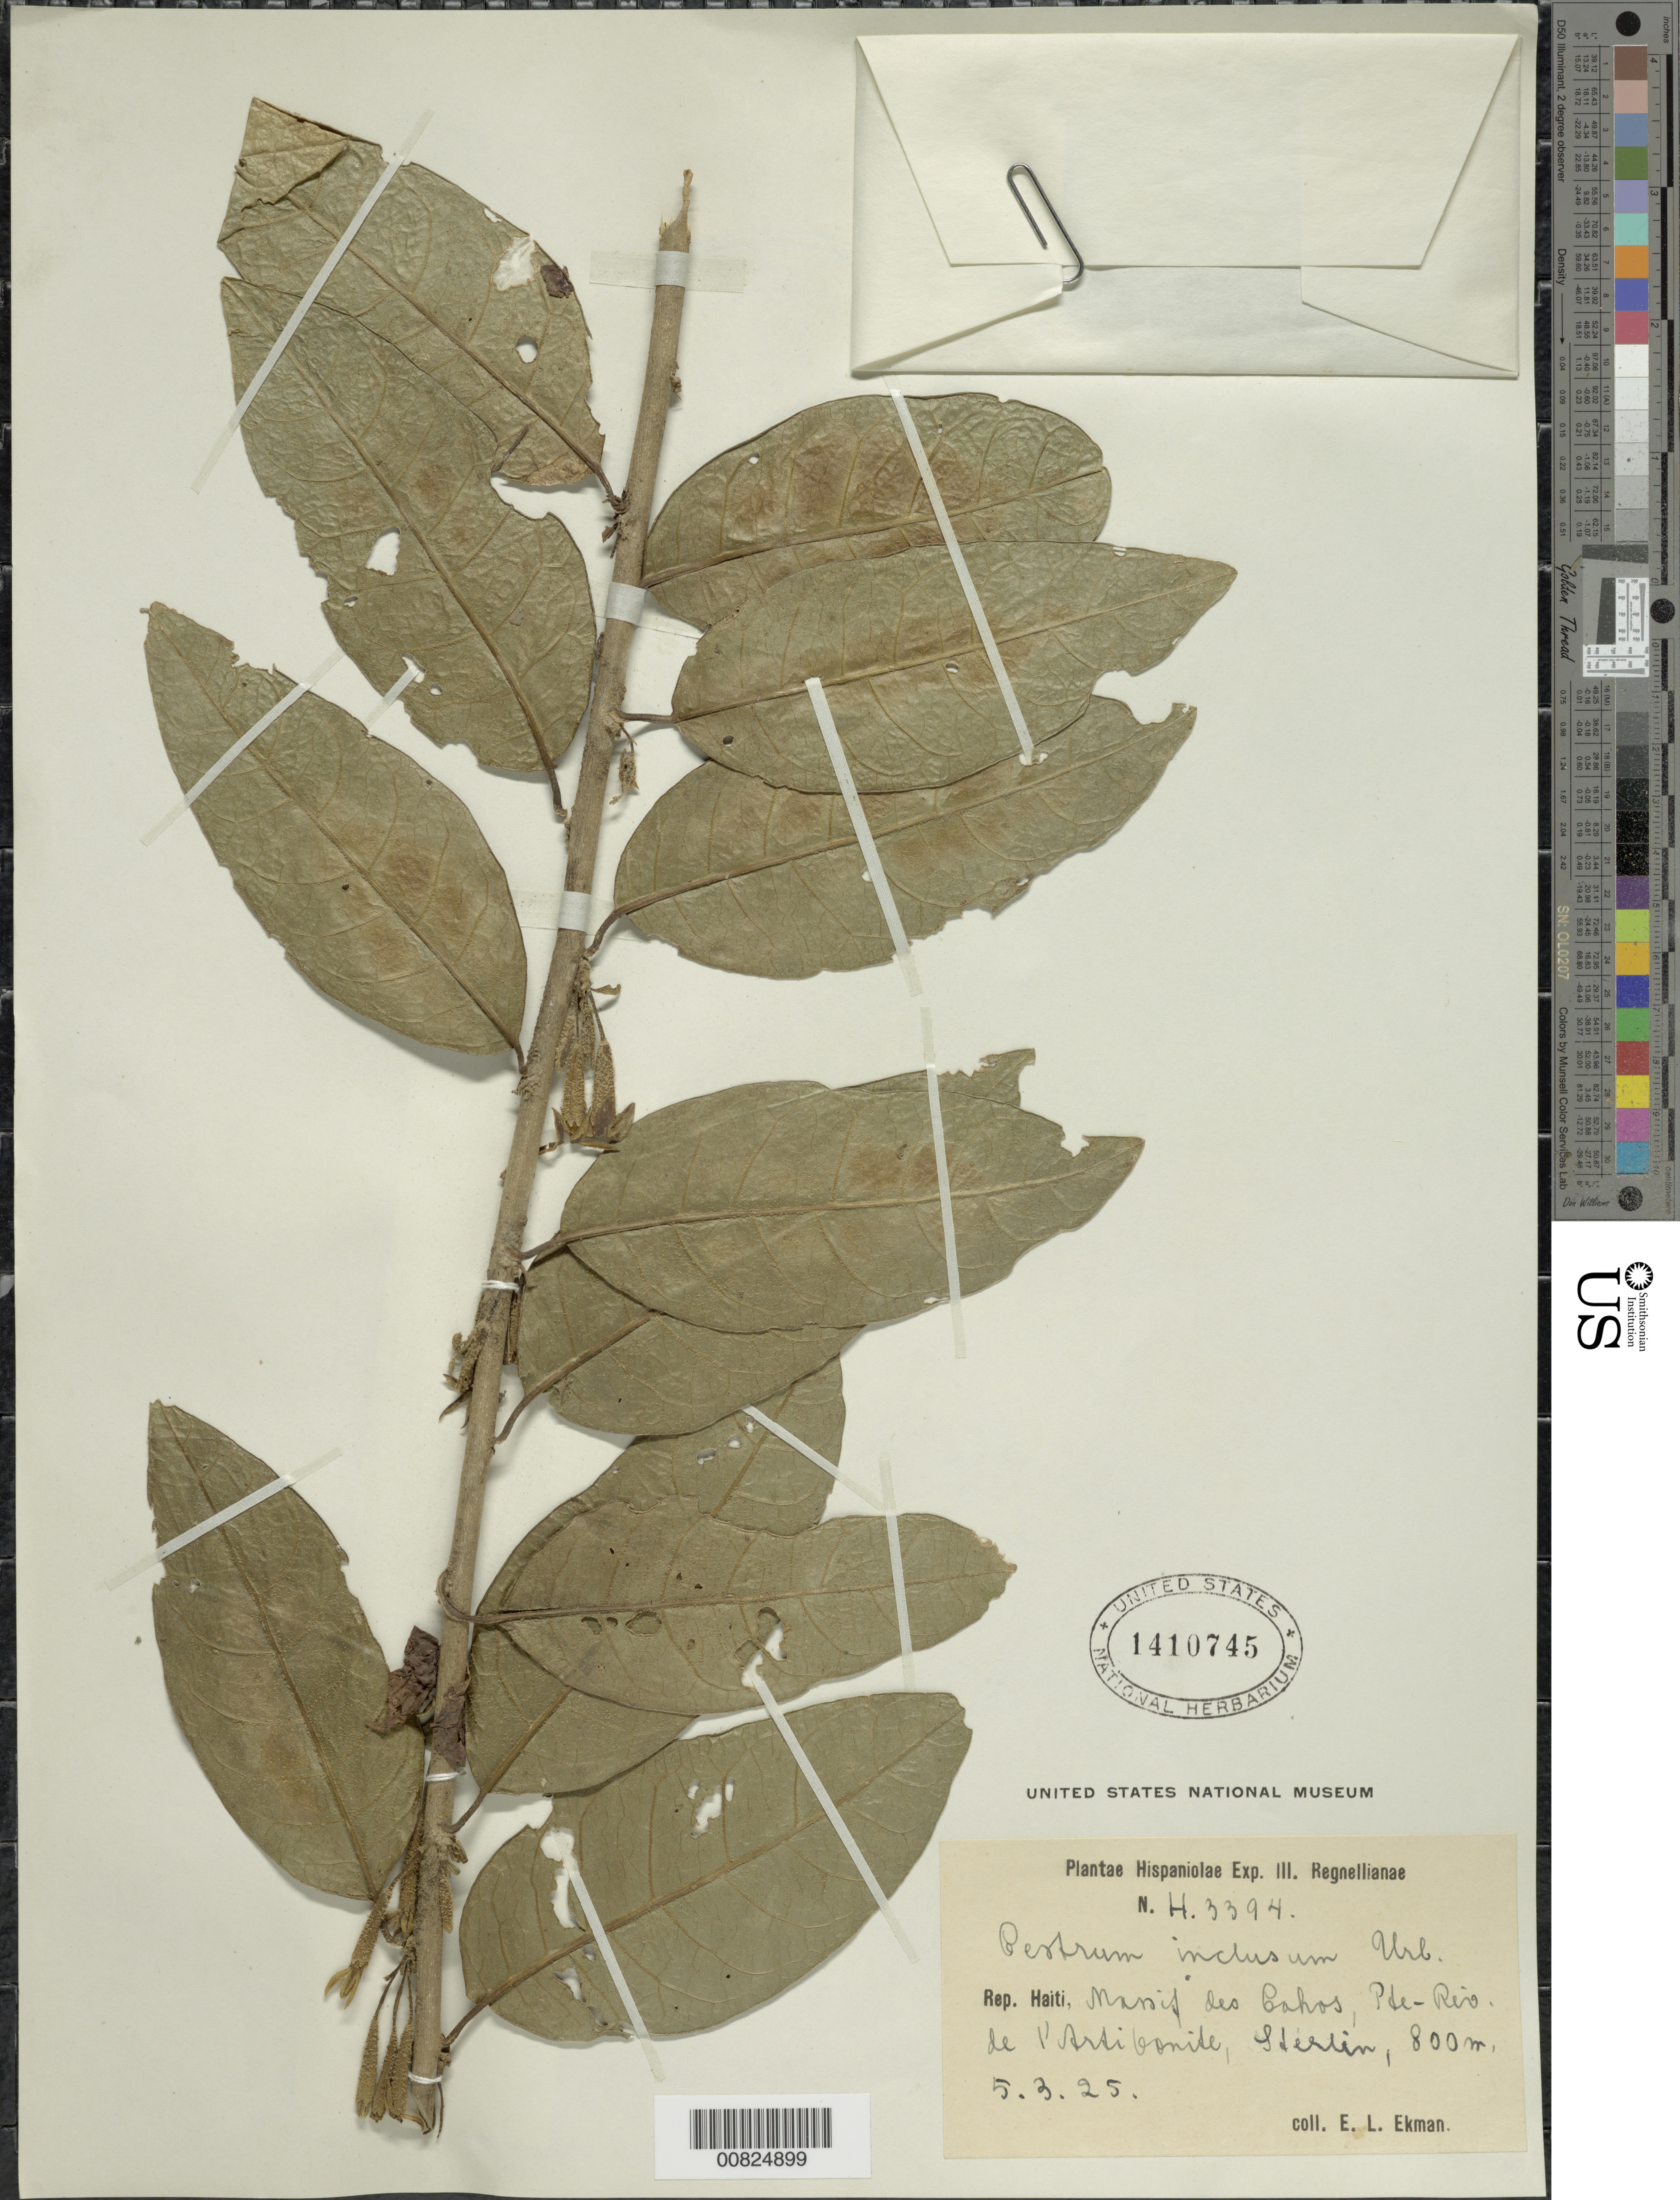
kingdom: Plantae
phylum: Tracheophyta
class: Magnoliopsida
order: Solanales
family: Solanaceae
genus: Cestrum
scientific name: Cestrum inclusum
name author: Urb.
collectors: E. L. Ekman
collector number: H 3394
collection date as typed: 05 Mar 1925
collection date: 1925-03-05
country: Haiti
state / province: Artibonite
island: Hispaniola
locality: Massif des Cahos, Pte-Riv. de l'Artibonite, Sterlin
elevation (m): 800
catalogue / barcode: US 1410745